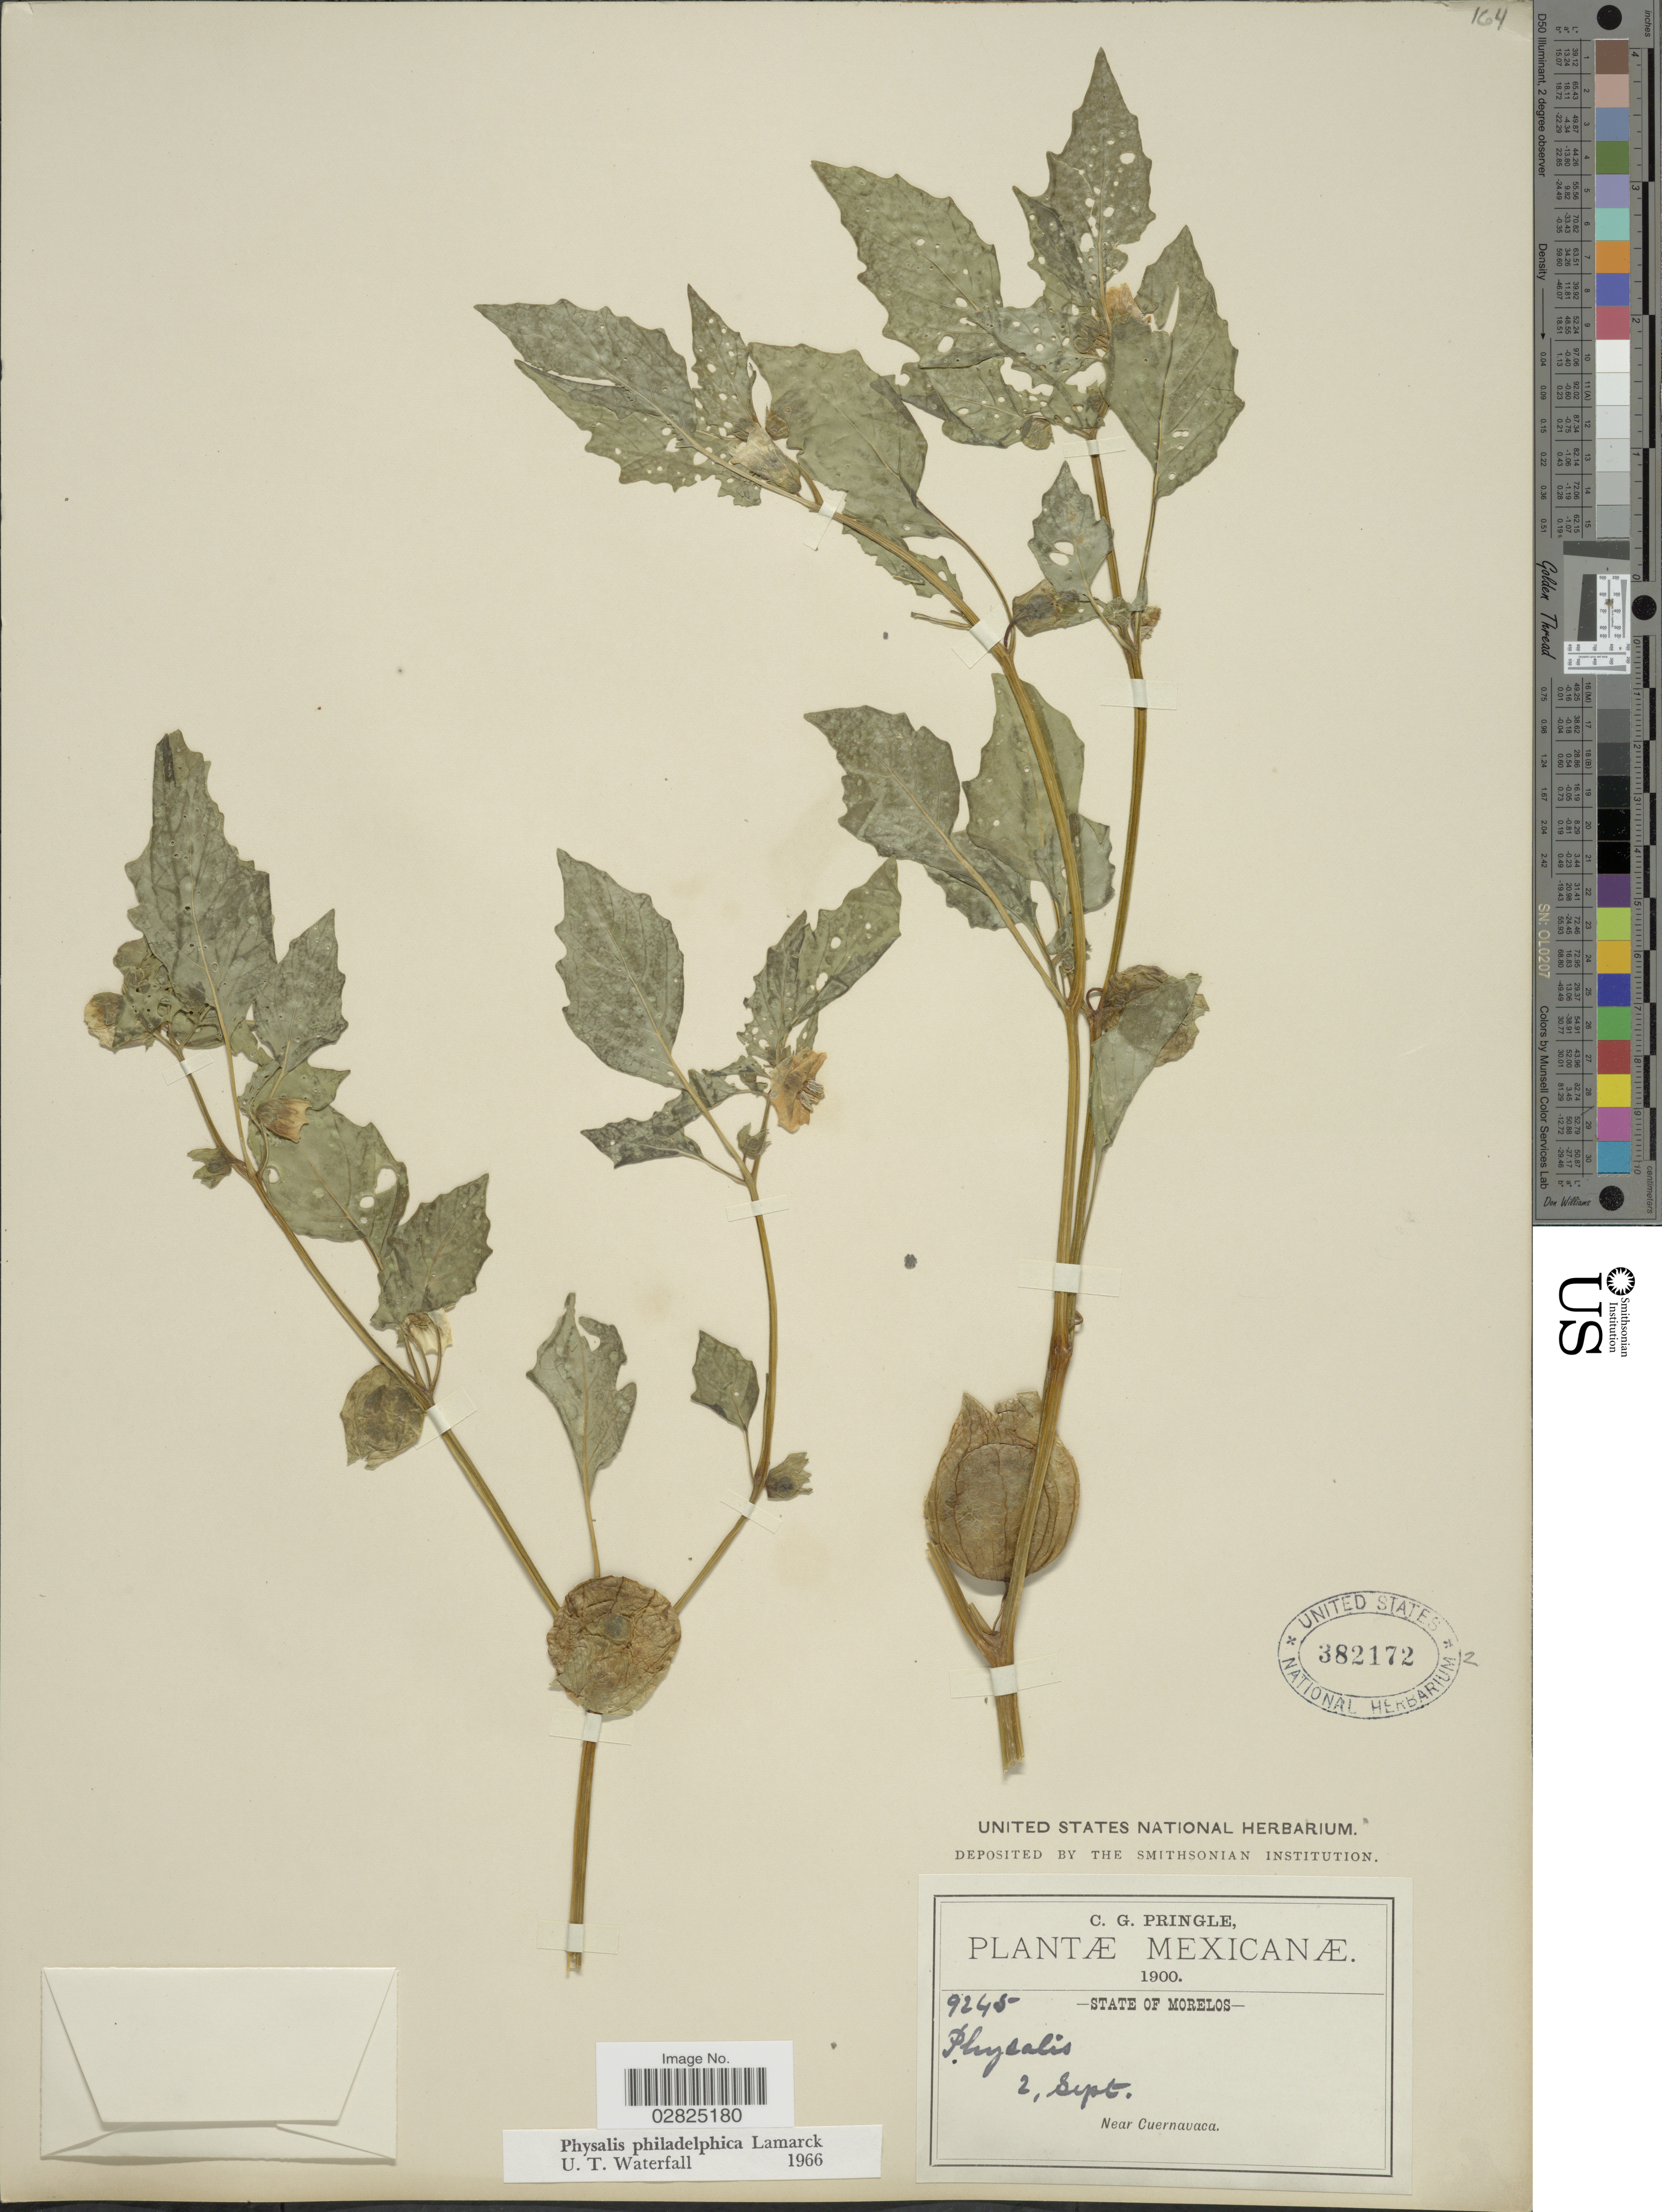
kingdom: Plantae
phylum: Tracheophyta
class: Magnoliopsida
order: Solanales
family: Solanaceae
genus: Physalis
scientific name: Physalis philadelphica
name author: Lam.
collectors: C. G. Pringle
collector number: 9245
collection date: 1900-09-02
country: Mexico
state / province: Morelos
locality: Near Cuernavaca.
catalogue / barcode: US 382172